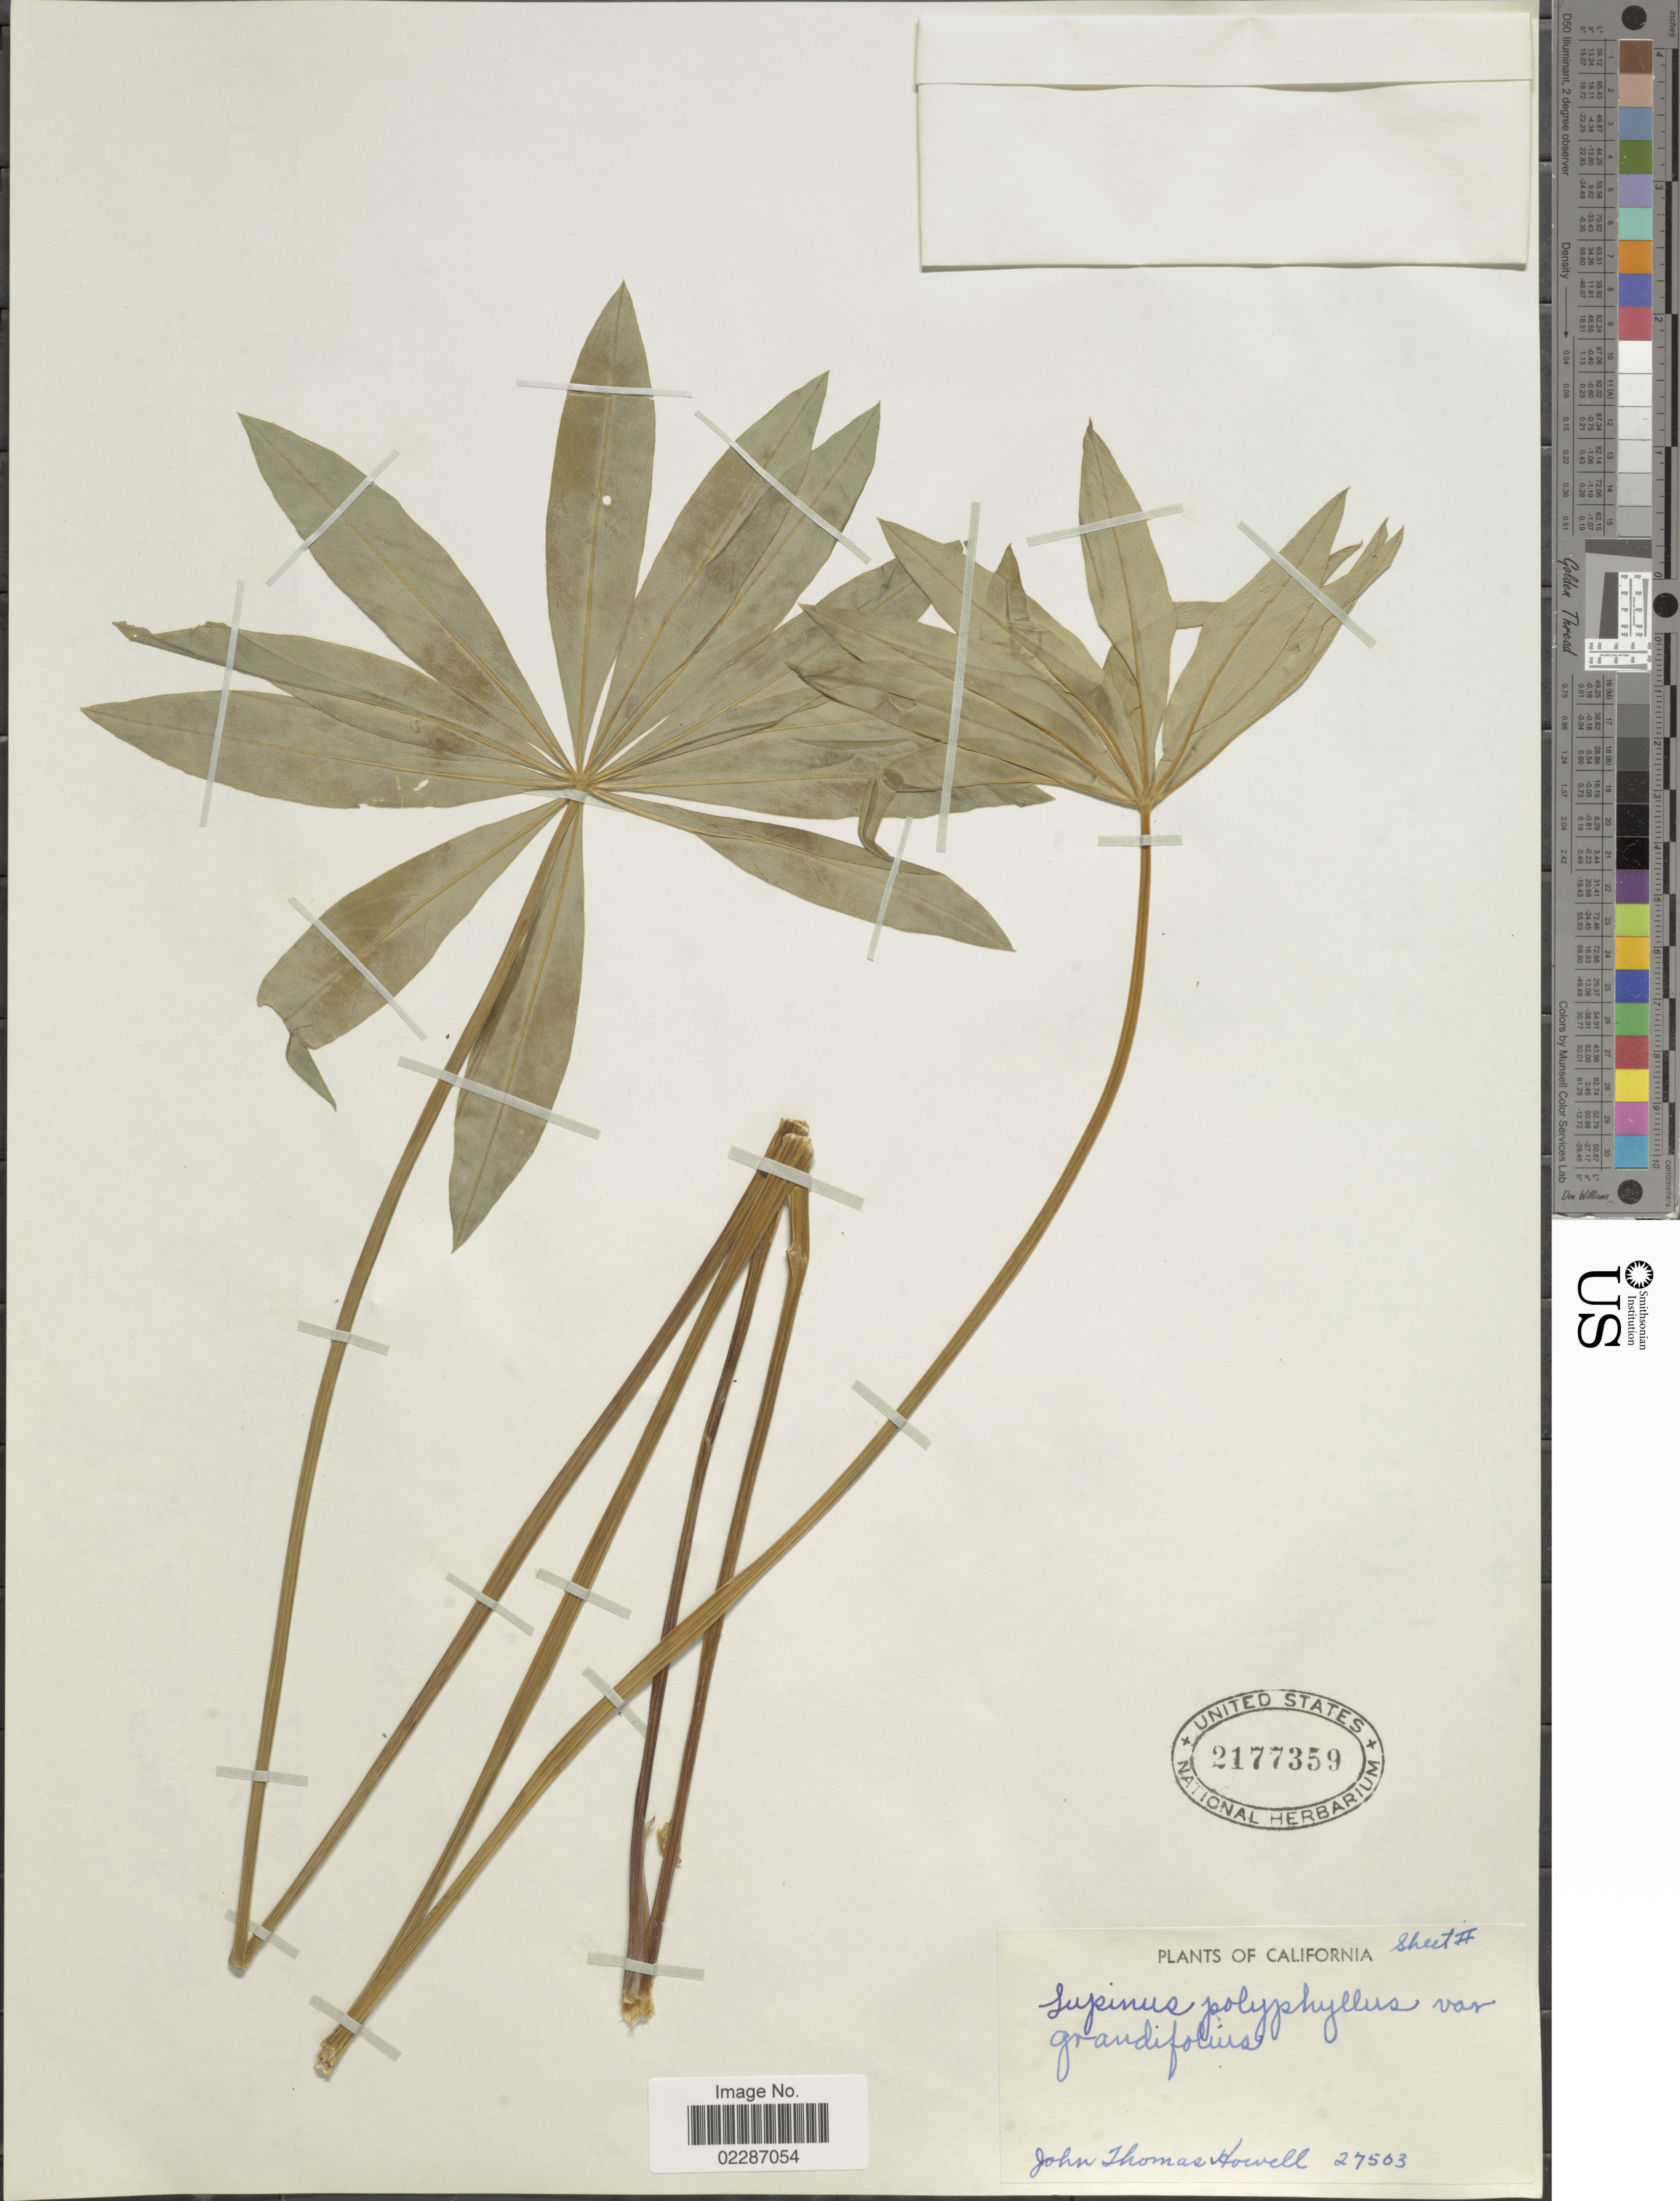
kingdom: Plantae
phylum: Tracheophyta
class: Magnoliopsida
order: Fabales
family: Fabaceae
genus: Lupinus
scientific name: Lupinus polyphyllus var. grandifolius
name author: (Lindl. ex J. Agardh) Torr. & A. Gray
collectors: J. T. Howell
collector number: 27503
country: United States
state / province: California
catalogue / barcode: US 2177359